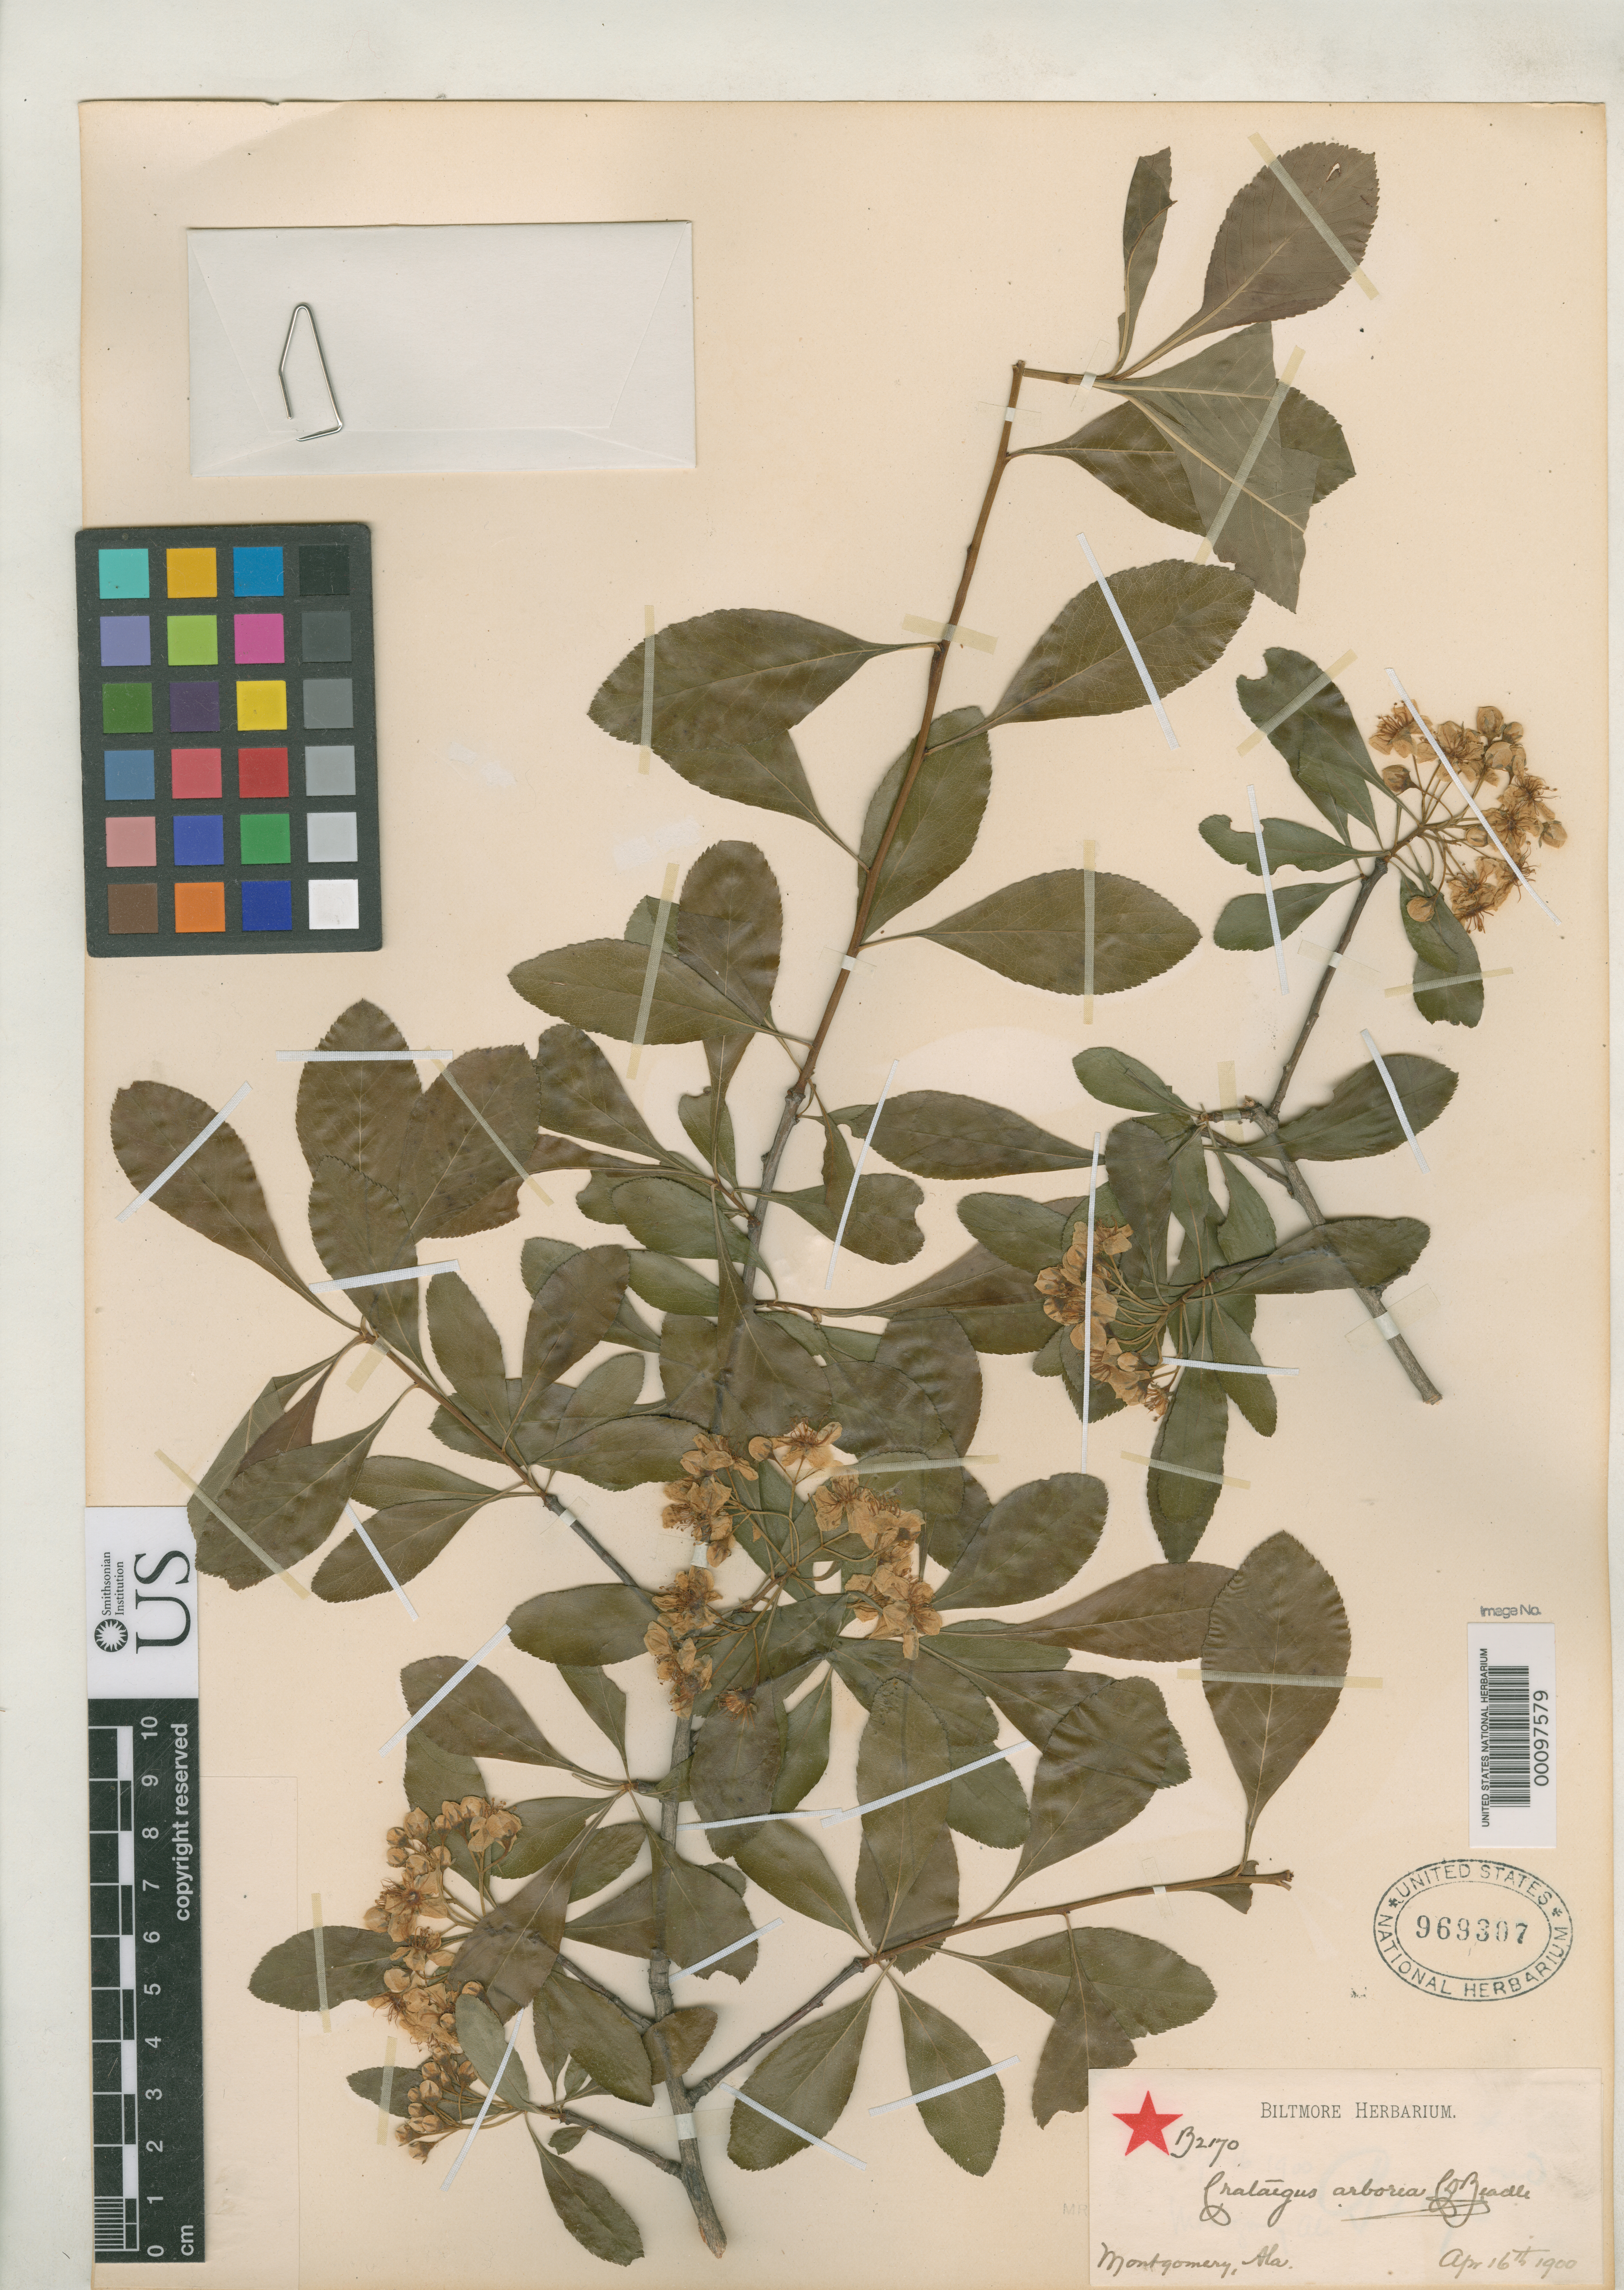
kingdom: Plantae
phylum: Tracheophyta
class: Magnoliopsida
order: Rosales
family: Rosaceae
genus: Crataegus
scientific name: Crataegus arborea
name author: Beadle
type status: Syntype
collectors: ex herb. Biltmore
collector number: B 2170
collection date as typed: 16 Apr 1900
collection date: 1900-04-16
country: United States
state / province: Alabama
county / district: Montgomery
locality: Montgomery.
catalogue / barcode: US 969307